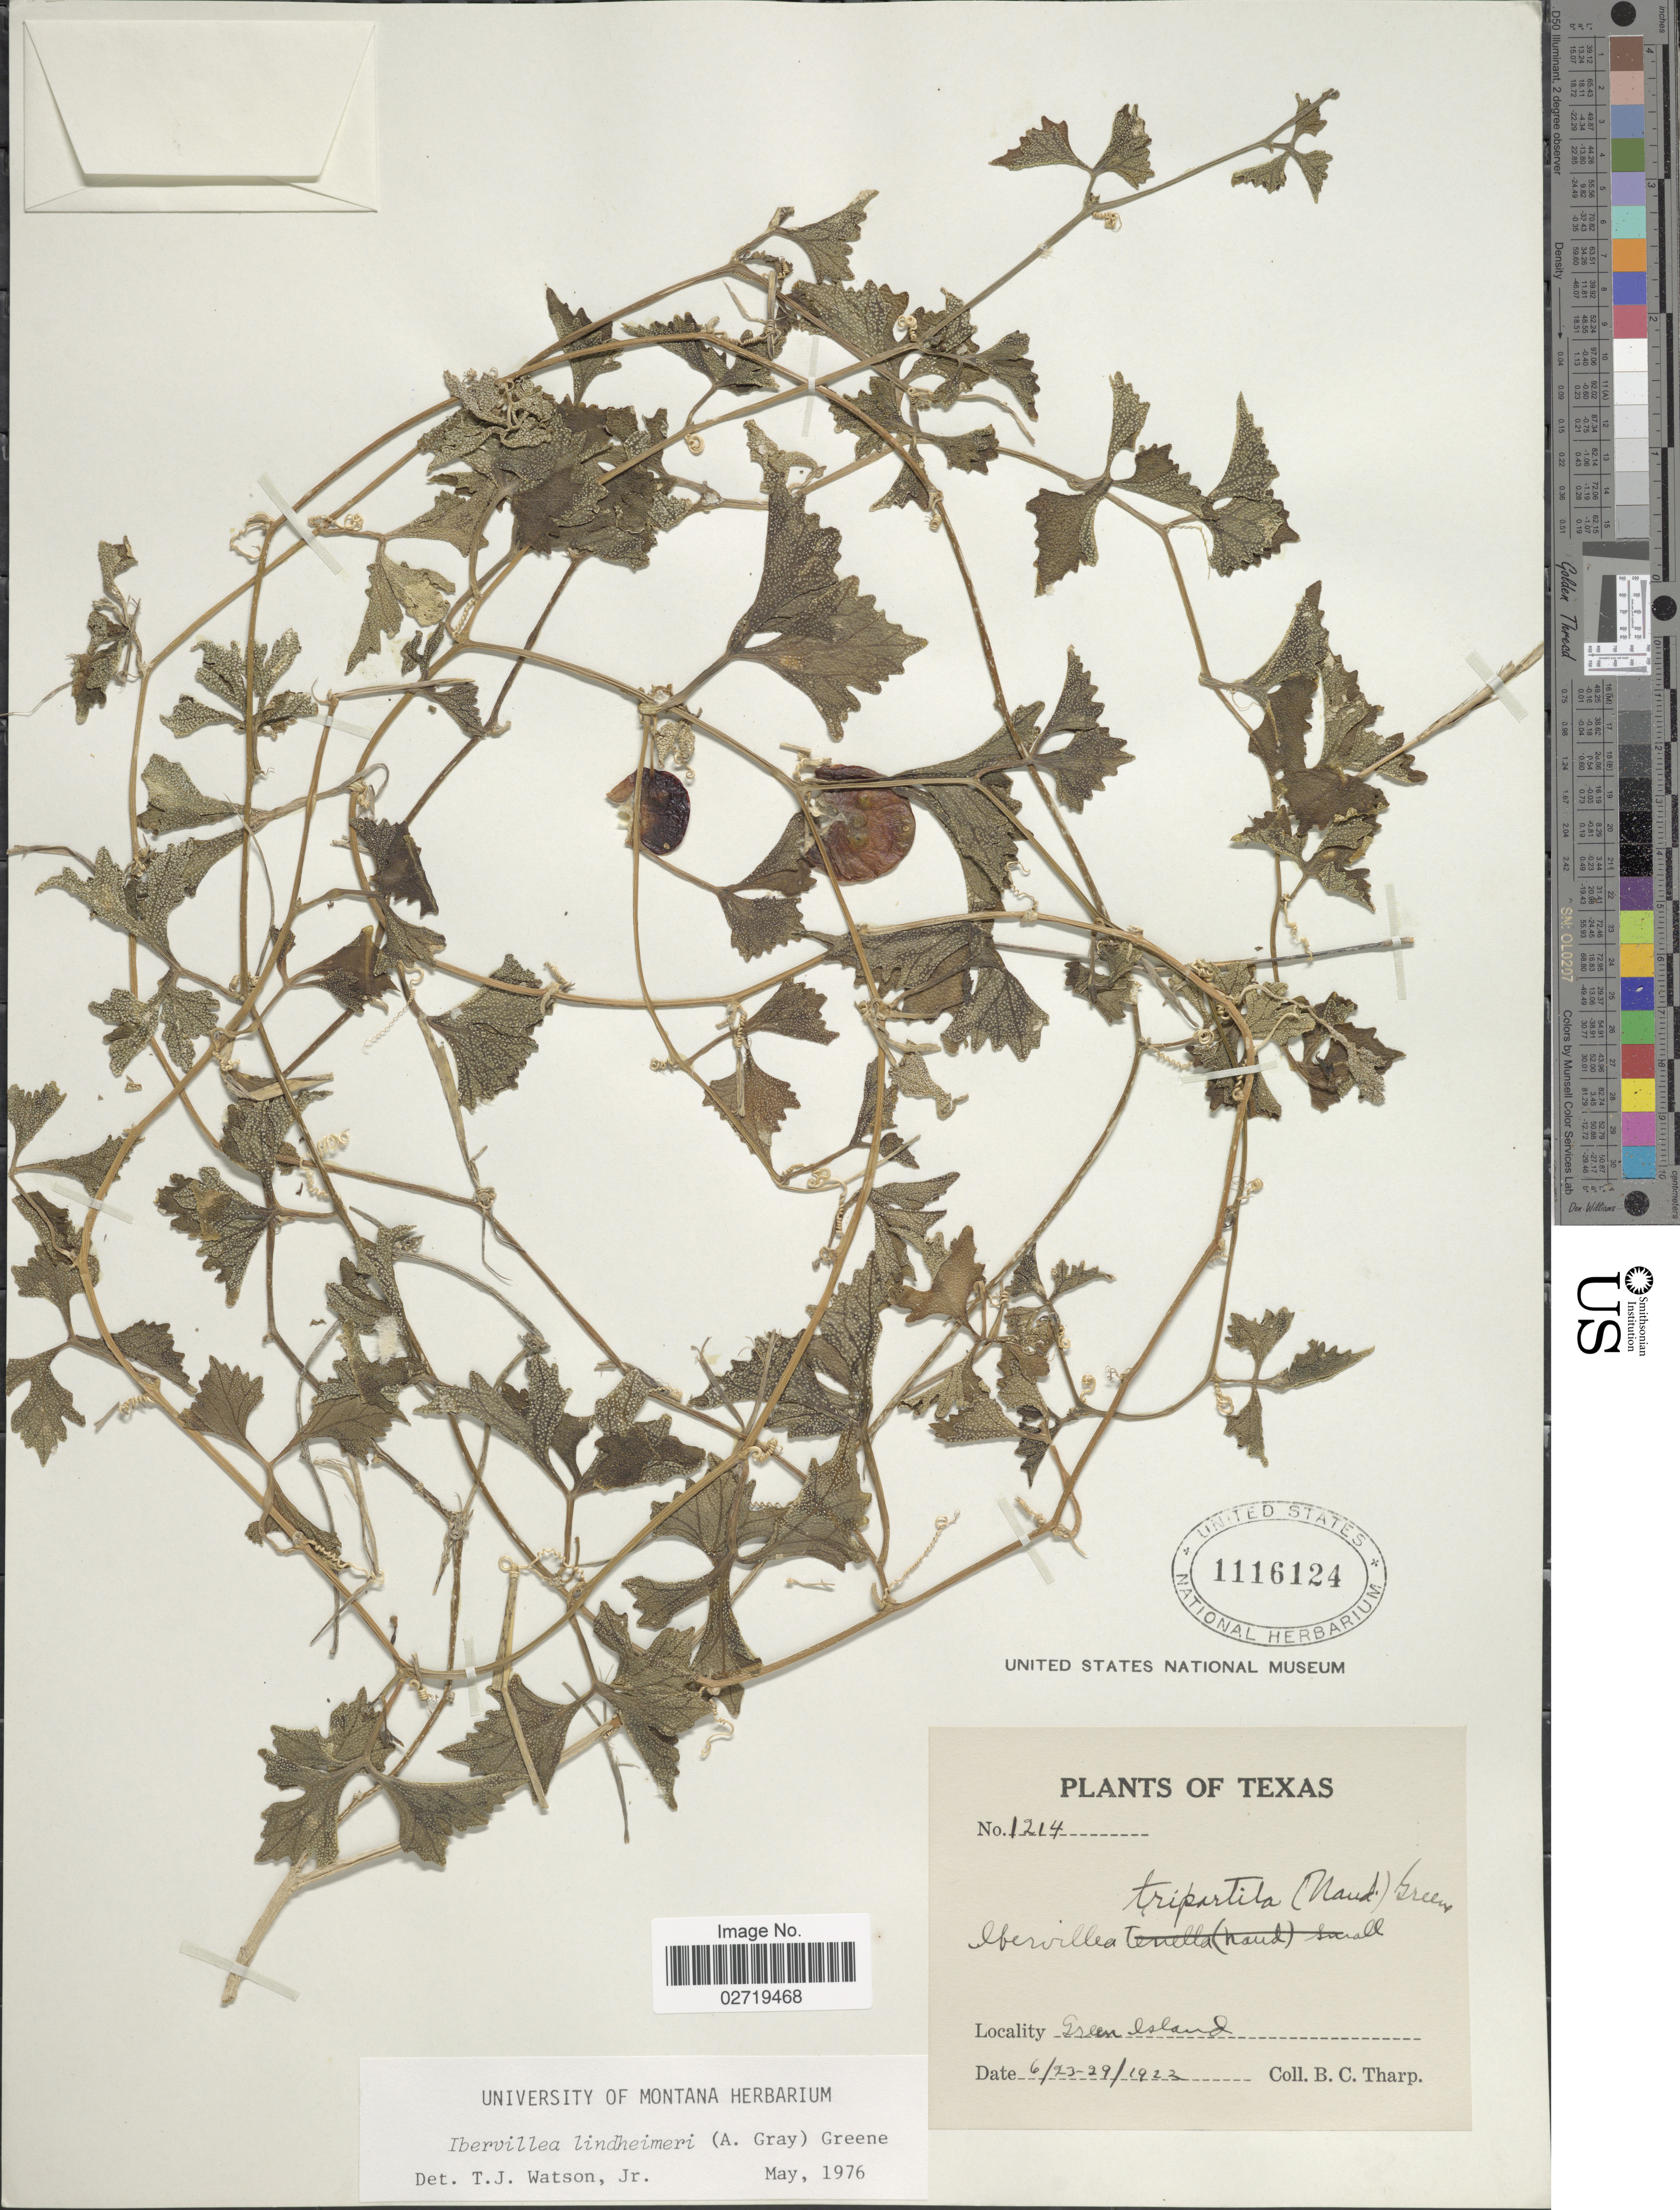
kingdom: Plantae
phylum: Tracheophyta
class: Magnoliopsida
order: Cucurbitales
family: Cucurbitaceae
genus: Ibervillea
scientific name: Ibervillea lindheimeri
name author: (A. Gray) Greene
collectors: B. C. Tharp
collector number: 1214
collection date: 1923-06-23/1923-06-29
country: United States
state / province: Texas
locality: Green Island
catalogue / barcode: US 1116124